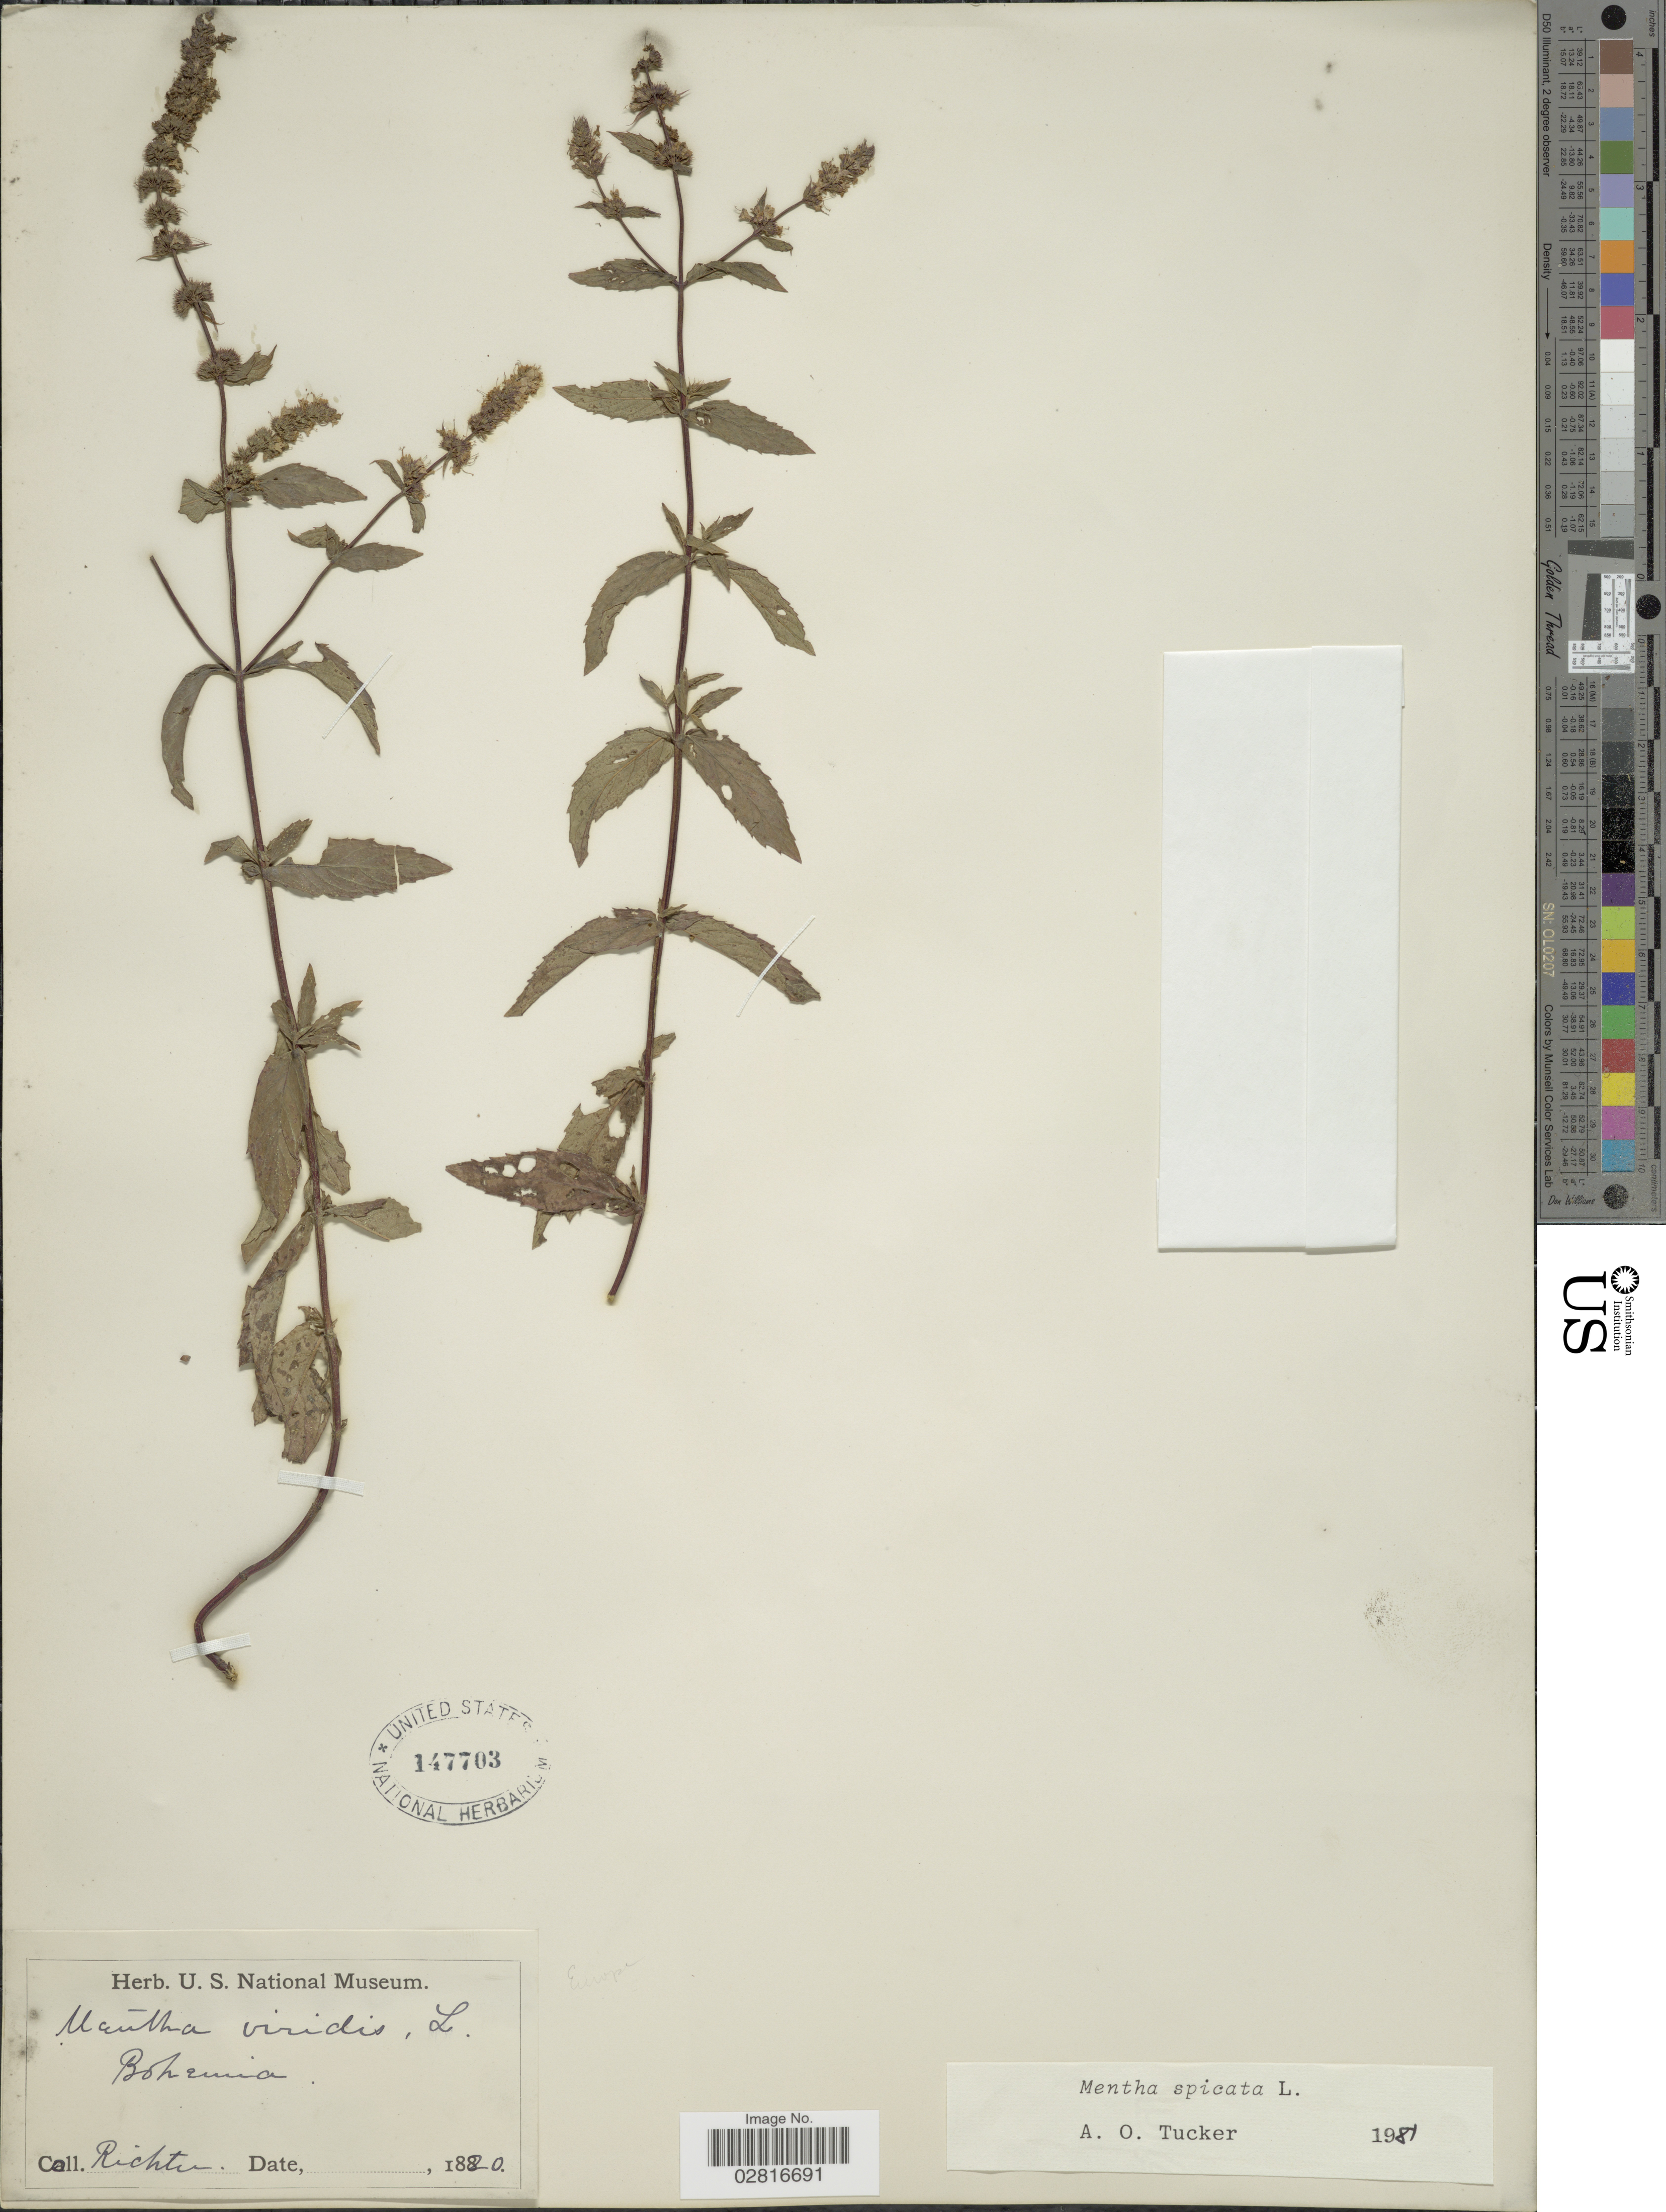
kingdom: Plantae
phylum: Tracheophyta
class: Magnoliopsida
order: Lamiales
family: Lamiaceae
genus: Mentha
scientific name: Mentha spicata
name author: L.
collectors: -- Richter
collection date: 1820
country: Czechia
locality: Bohemia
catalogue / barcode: US 147703